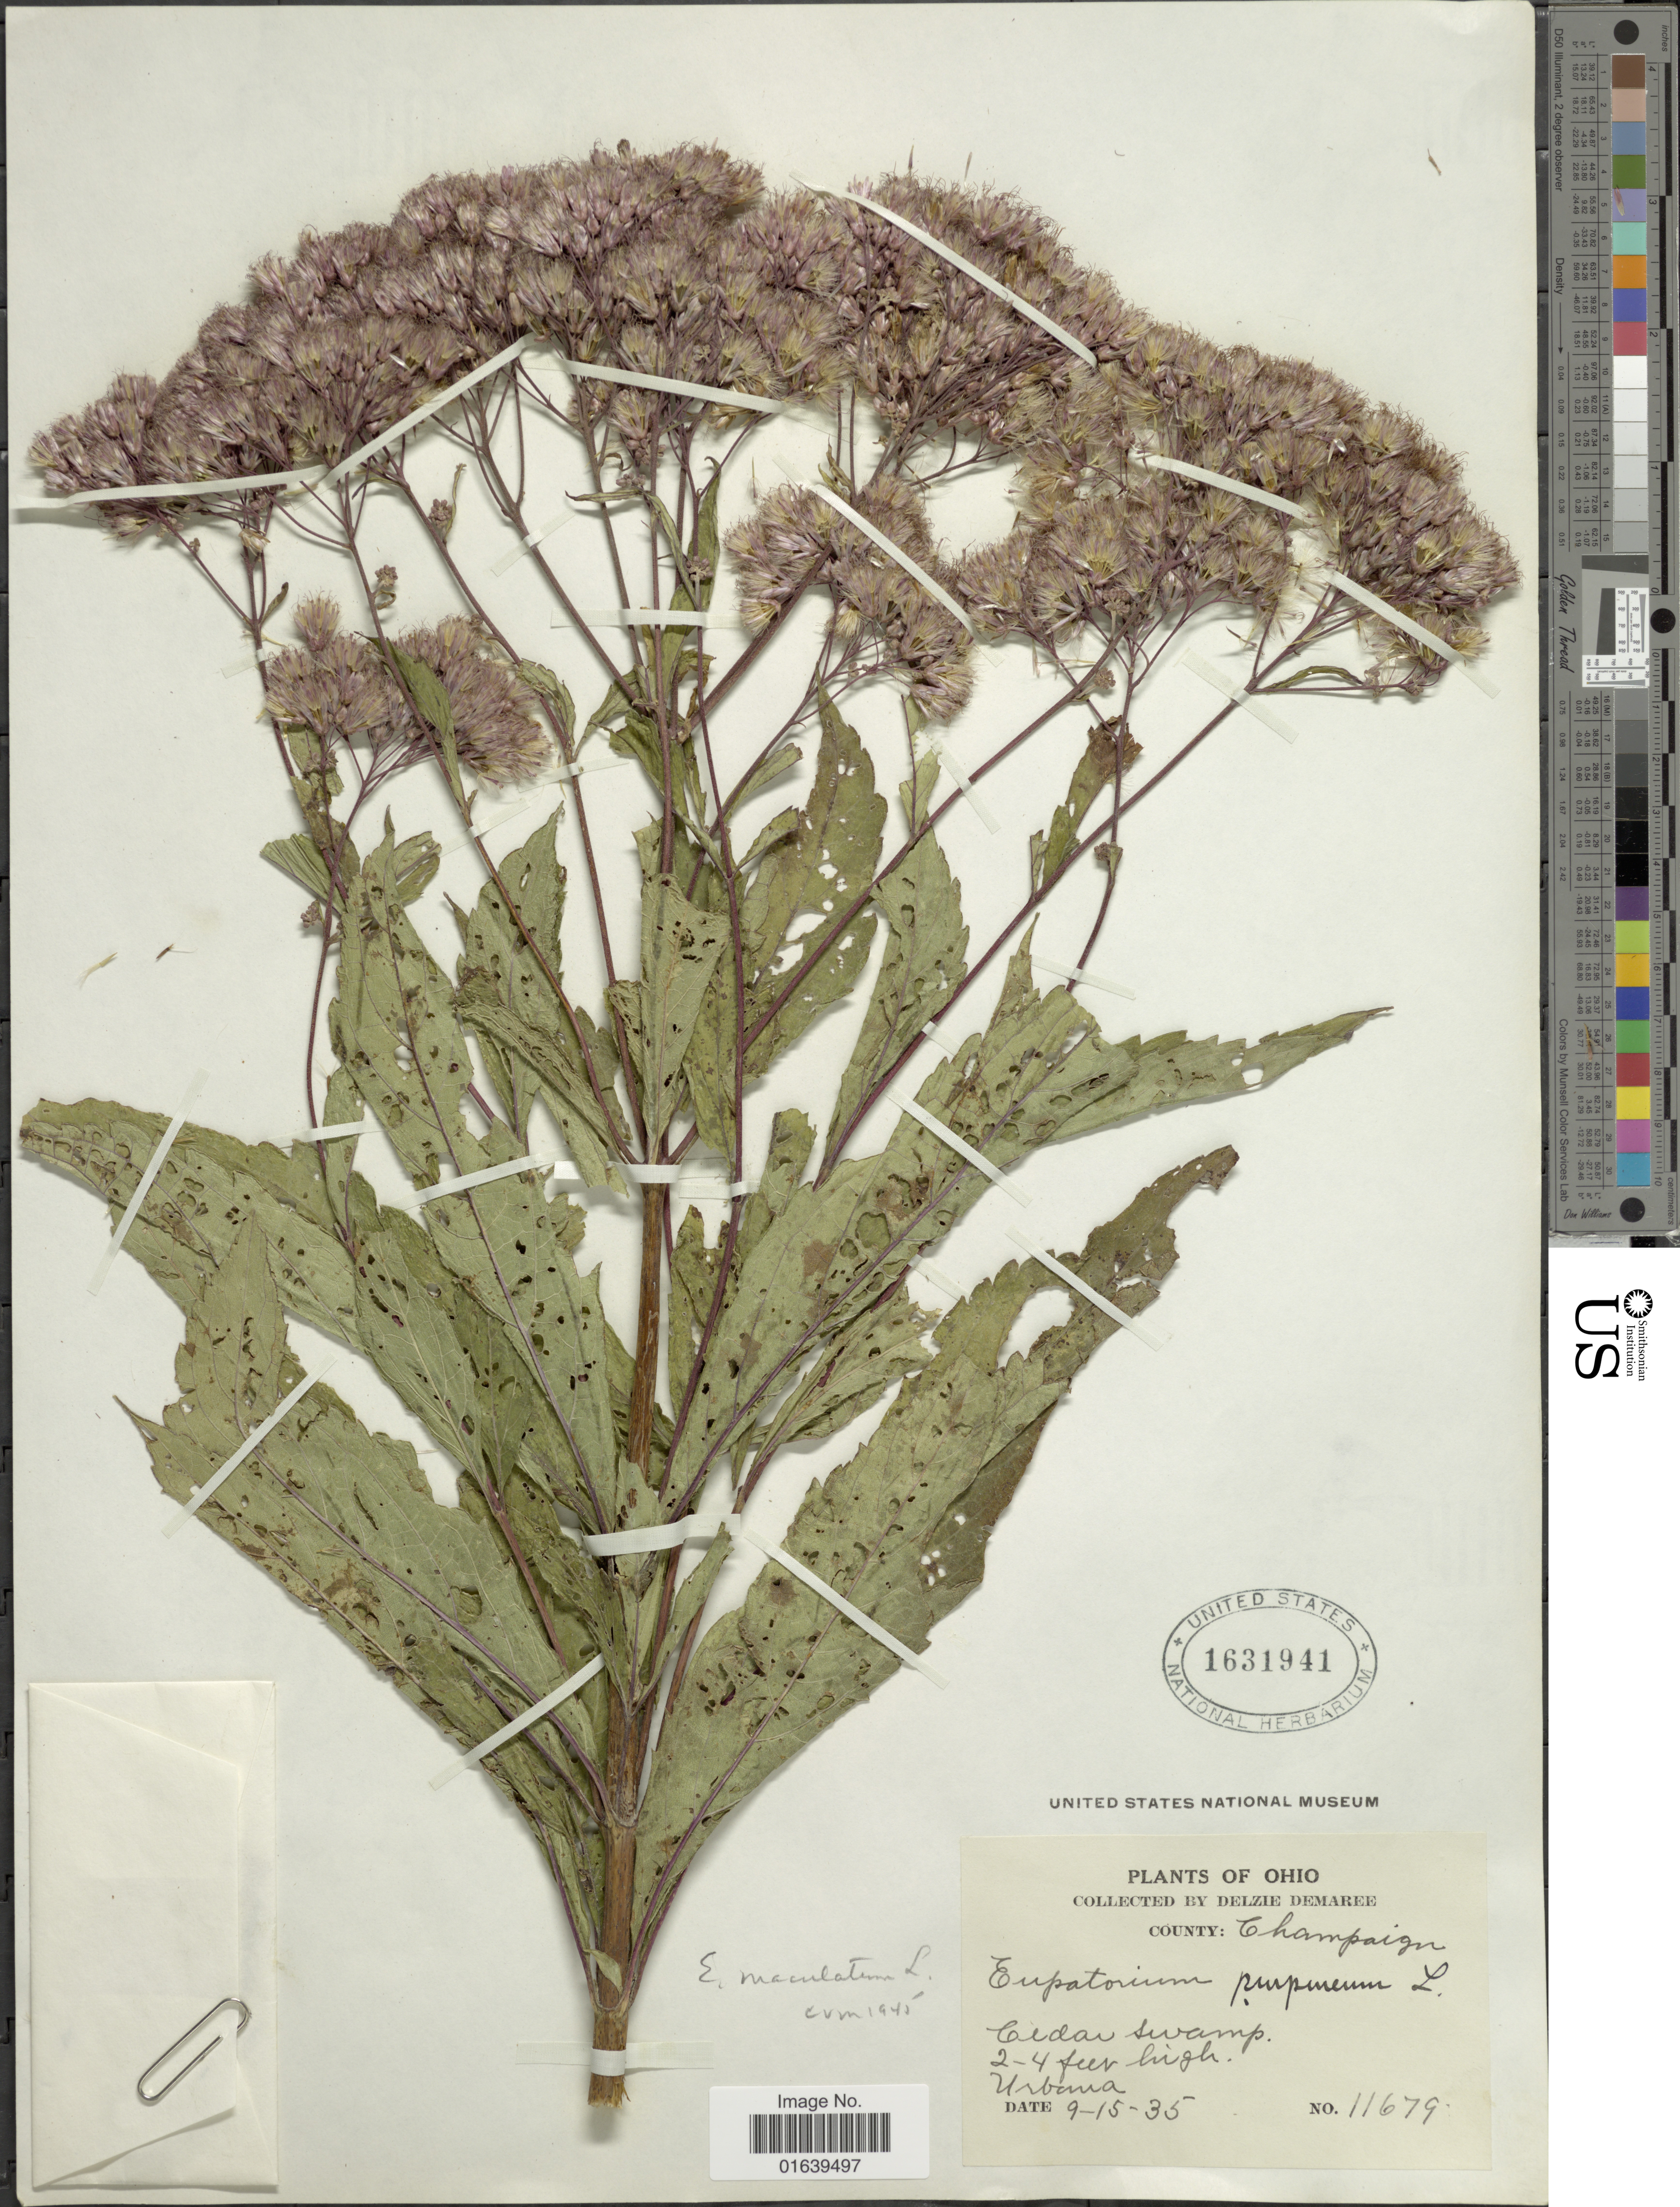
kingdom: Plantae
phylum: Tracheophyta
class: Magnoliopsida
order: Asterales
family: Asteraceae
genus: Eupatorium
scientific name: Eupatorium maculatum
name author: L.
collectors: D. Demaree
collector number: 11679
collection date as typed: Transcribed d/m/y: 15/9/35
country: United States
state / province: Ohio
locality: County CChampaign, Cedar Swamp, Urbana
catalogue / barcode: US 1631941